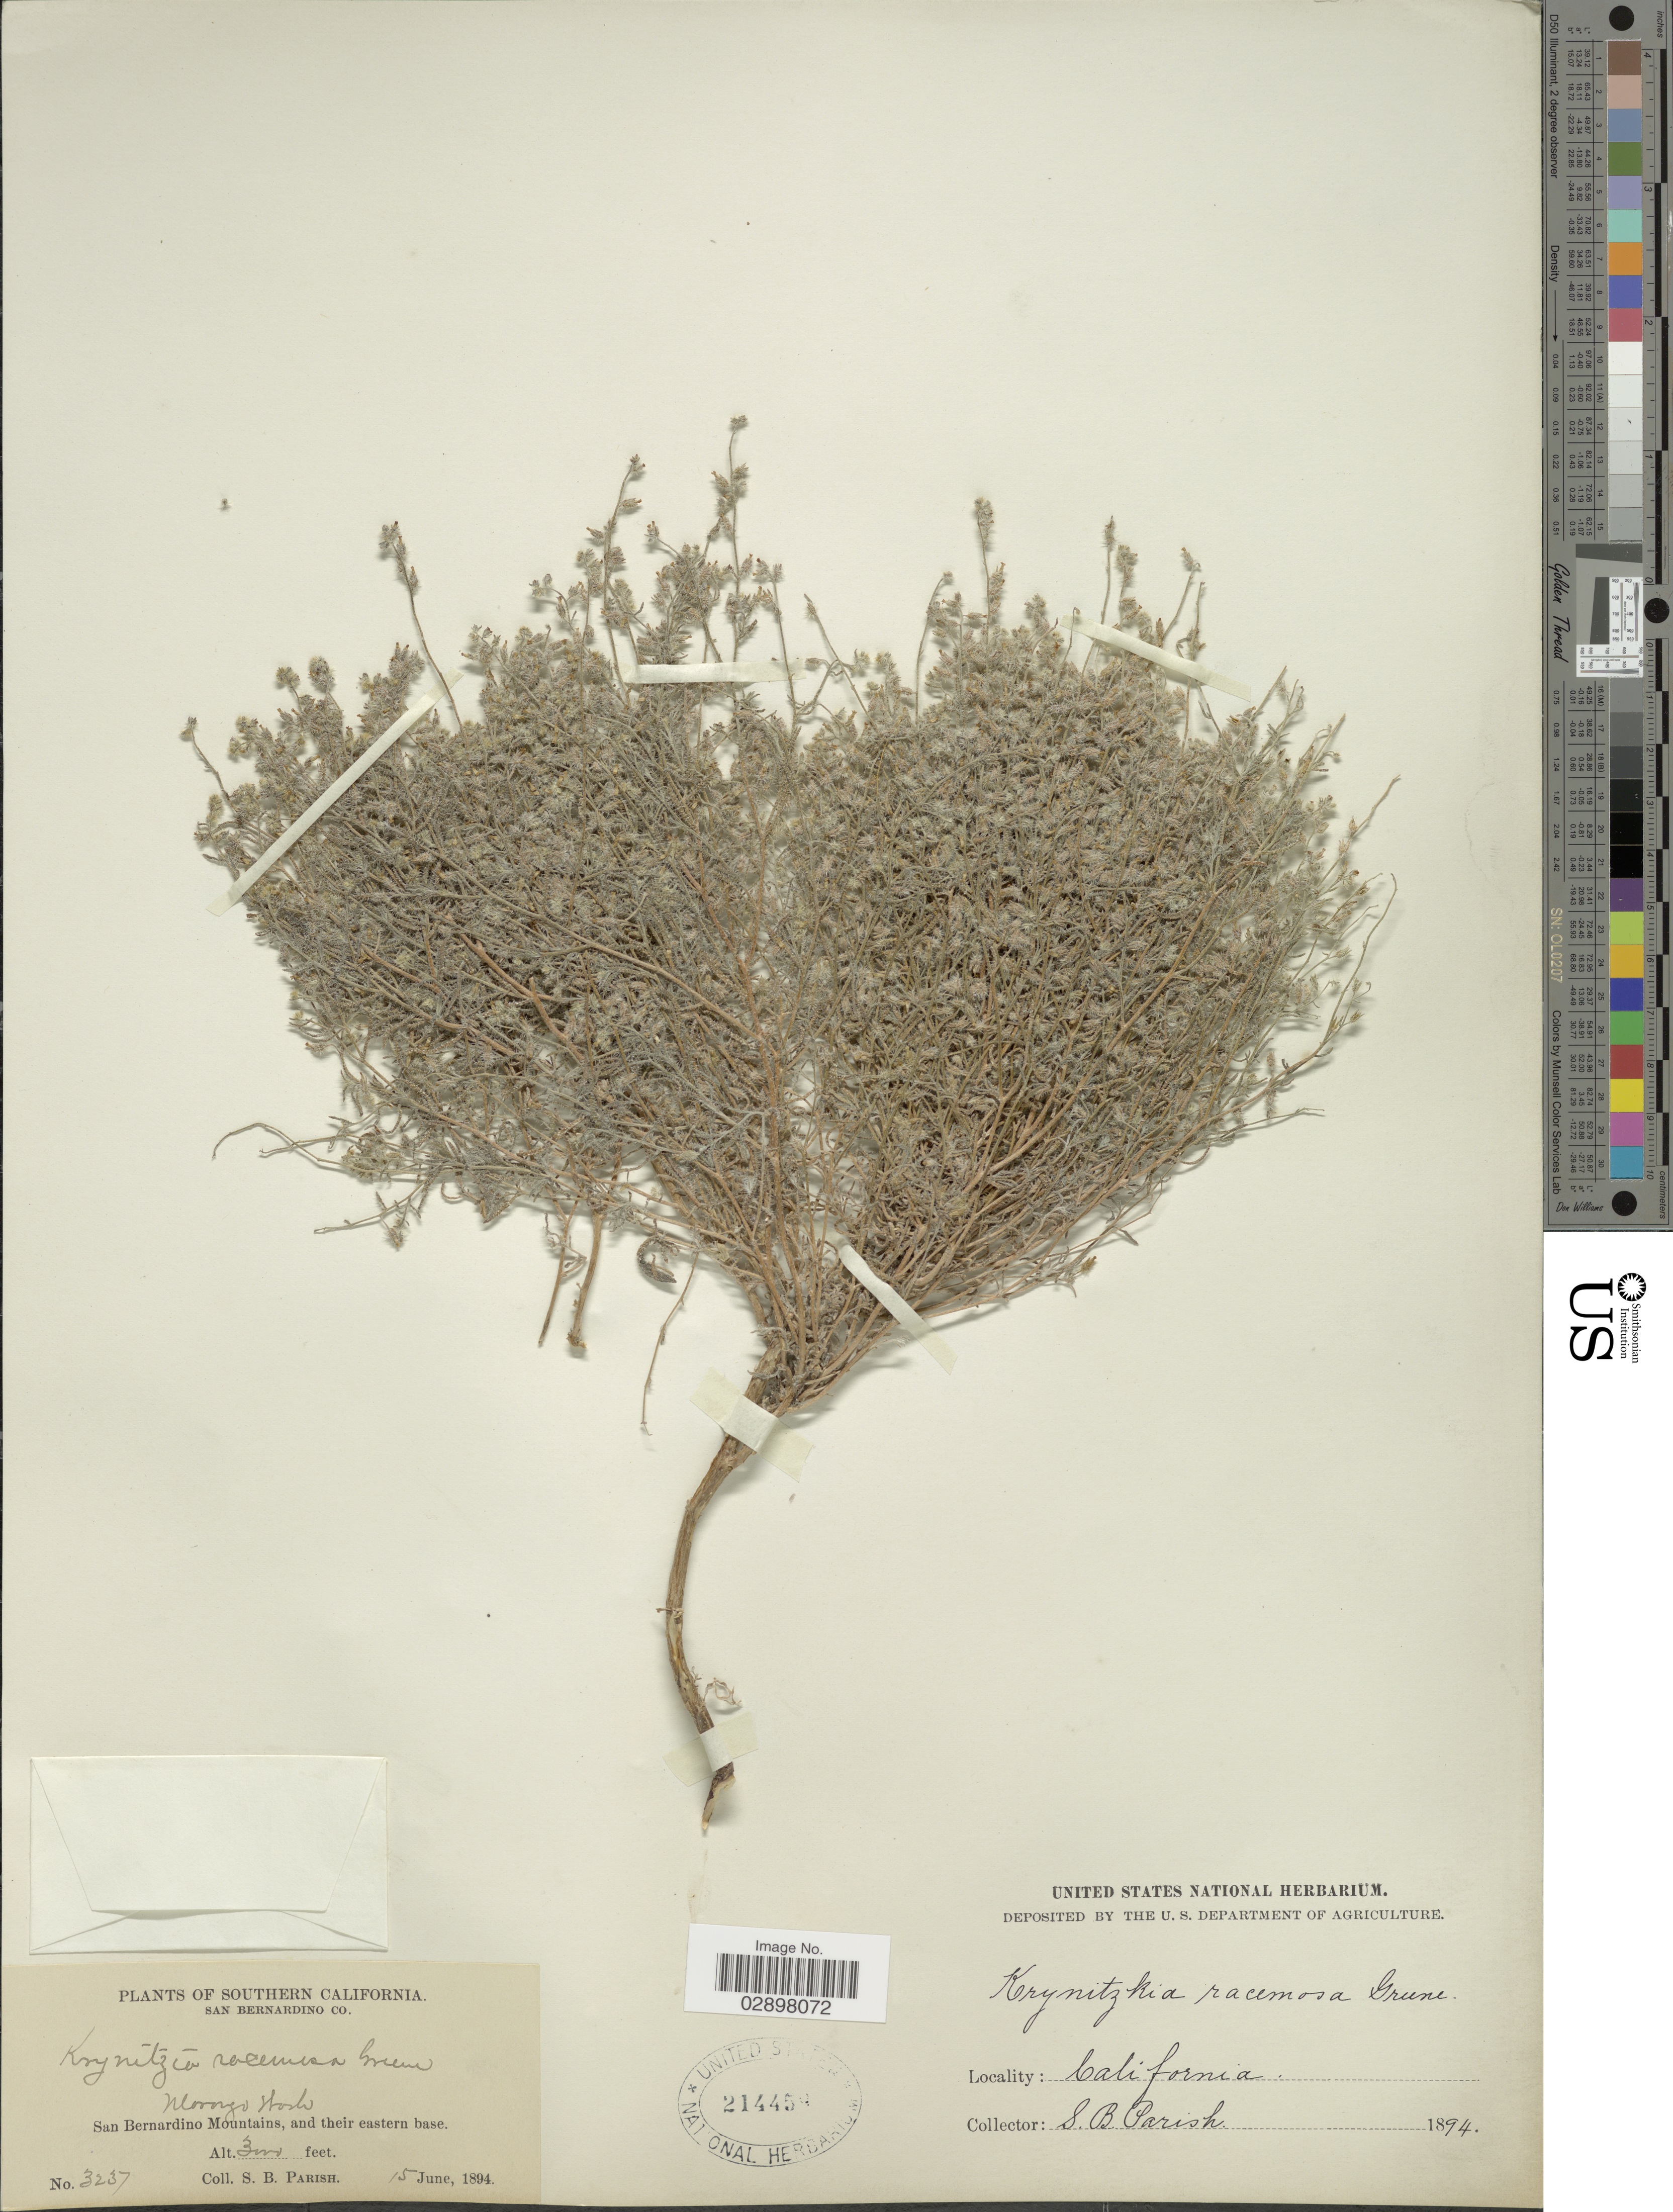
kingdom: Plantae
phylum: Tracheophyta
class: Magnoliopsida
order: Boraginales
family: Boraginaceae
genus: Cryptantha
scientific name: Cryptantha racemosa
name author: (S. Watson) Greene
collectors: S. B. Parish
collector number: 3237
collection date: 1894-06-15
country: United States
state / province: California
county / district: San Bernardino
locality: Southern California, San Bernardino Co., Morongo Wash, San Bernardino Mountains, and their eastern base.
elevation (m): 914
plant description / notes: No precise locality correction needed.